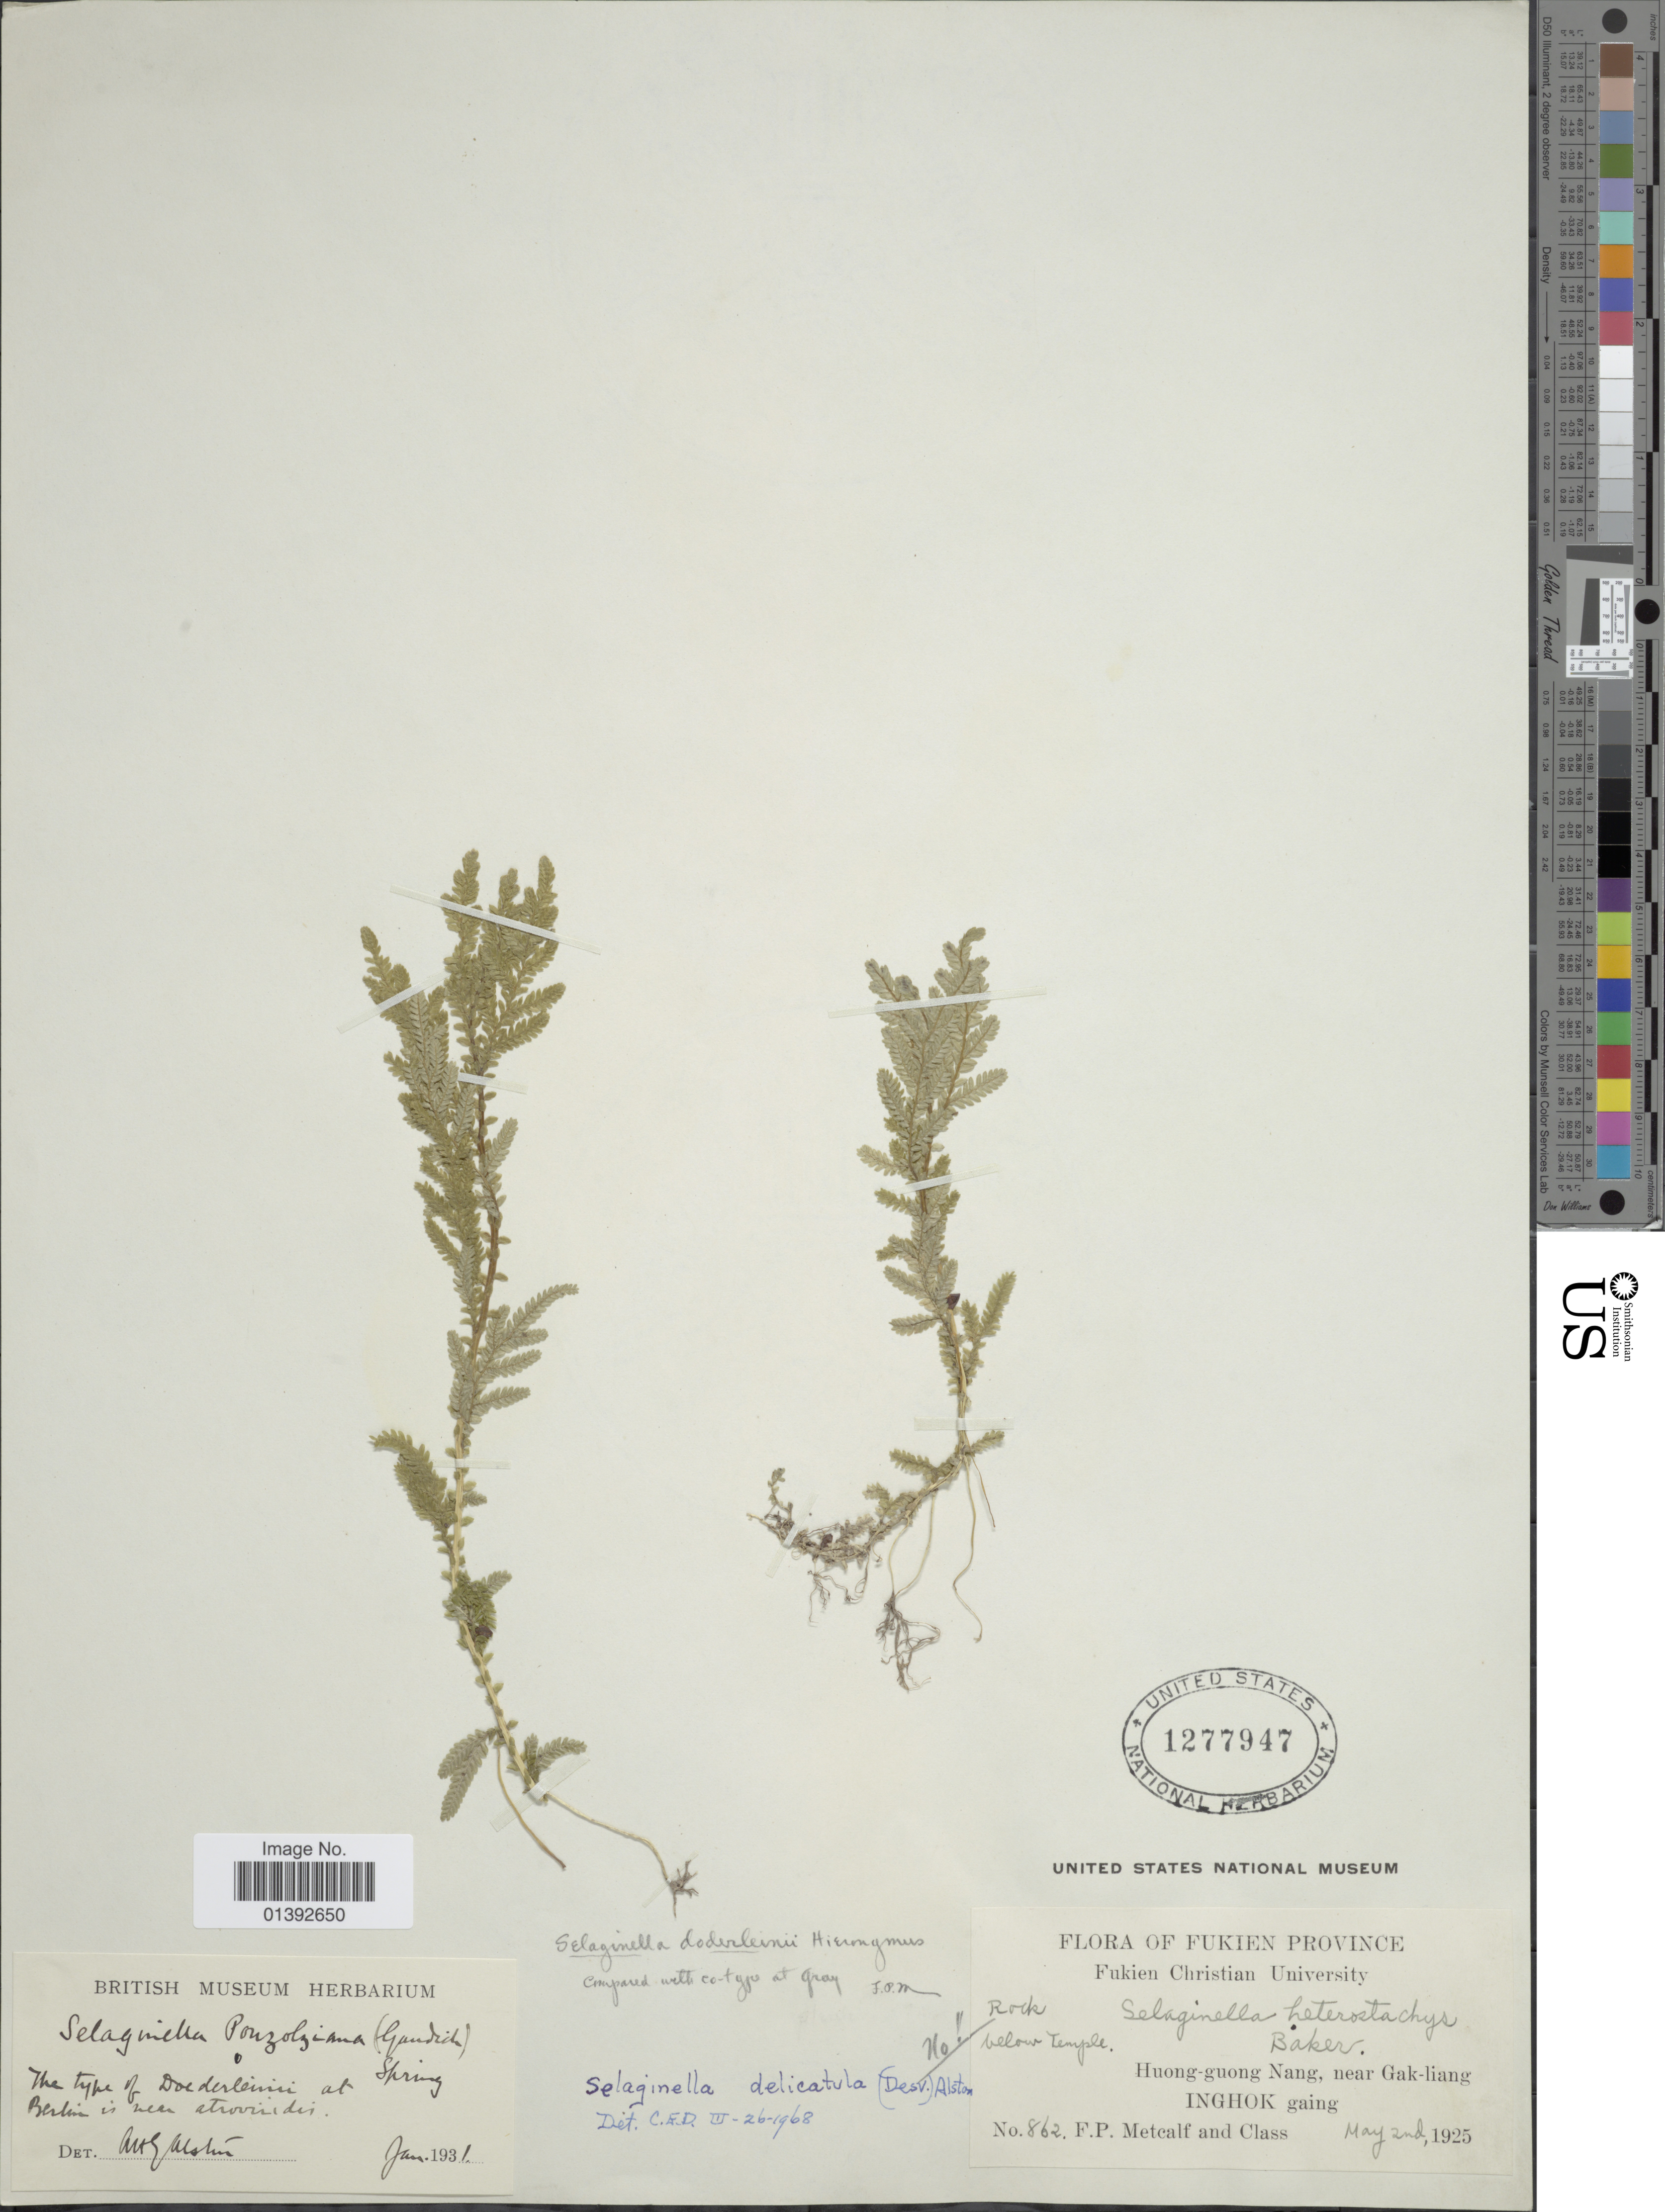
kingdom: Plantae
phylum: Tracheophyta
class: Lycopodiopsida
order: Selaginellales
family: Selaginellaceae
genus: Selaginella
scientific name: Selaginella delicatula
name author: (Desv.) Alston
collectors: F. Metcalf & Class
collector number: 862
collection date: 1925-05-02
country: China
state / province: Fujian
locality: Fukien Province, Huong-guong Nang, near Gak-liang Inghok ganing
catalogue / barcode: US 1277947